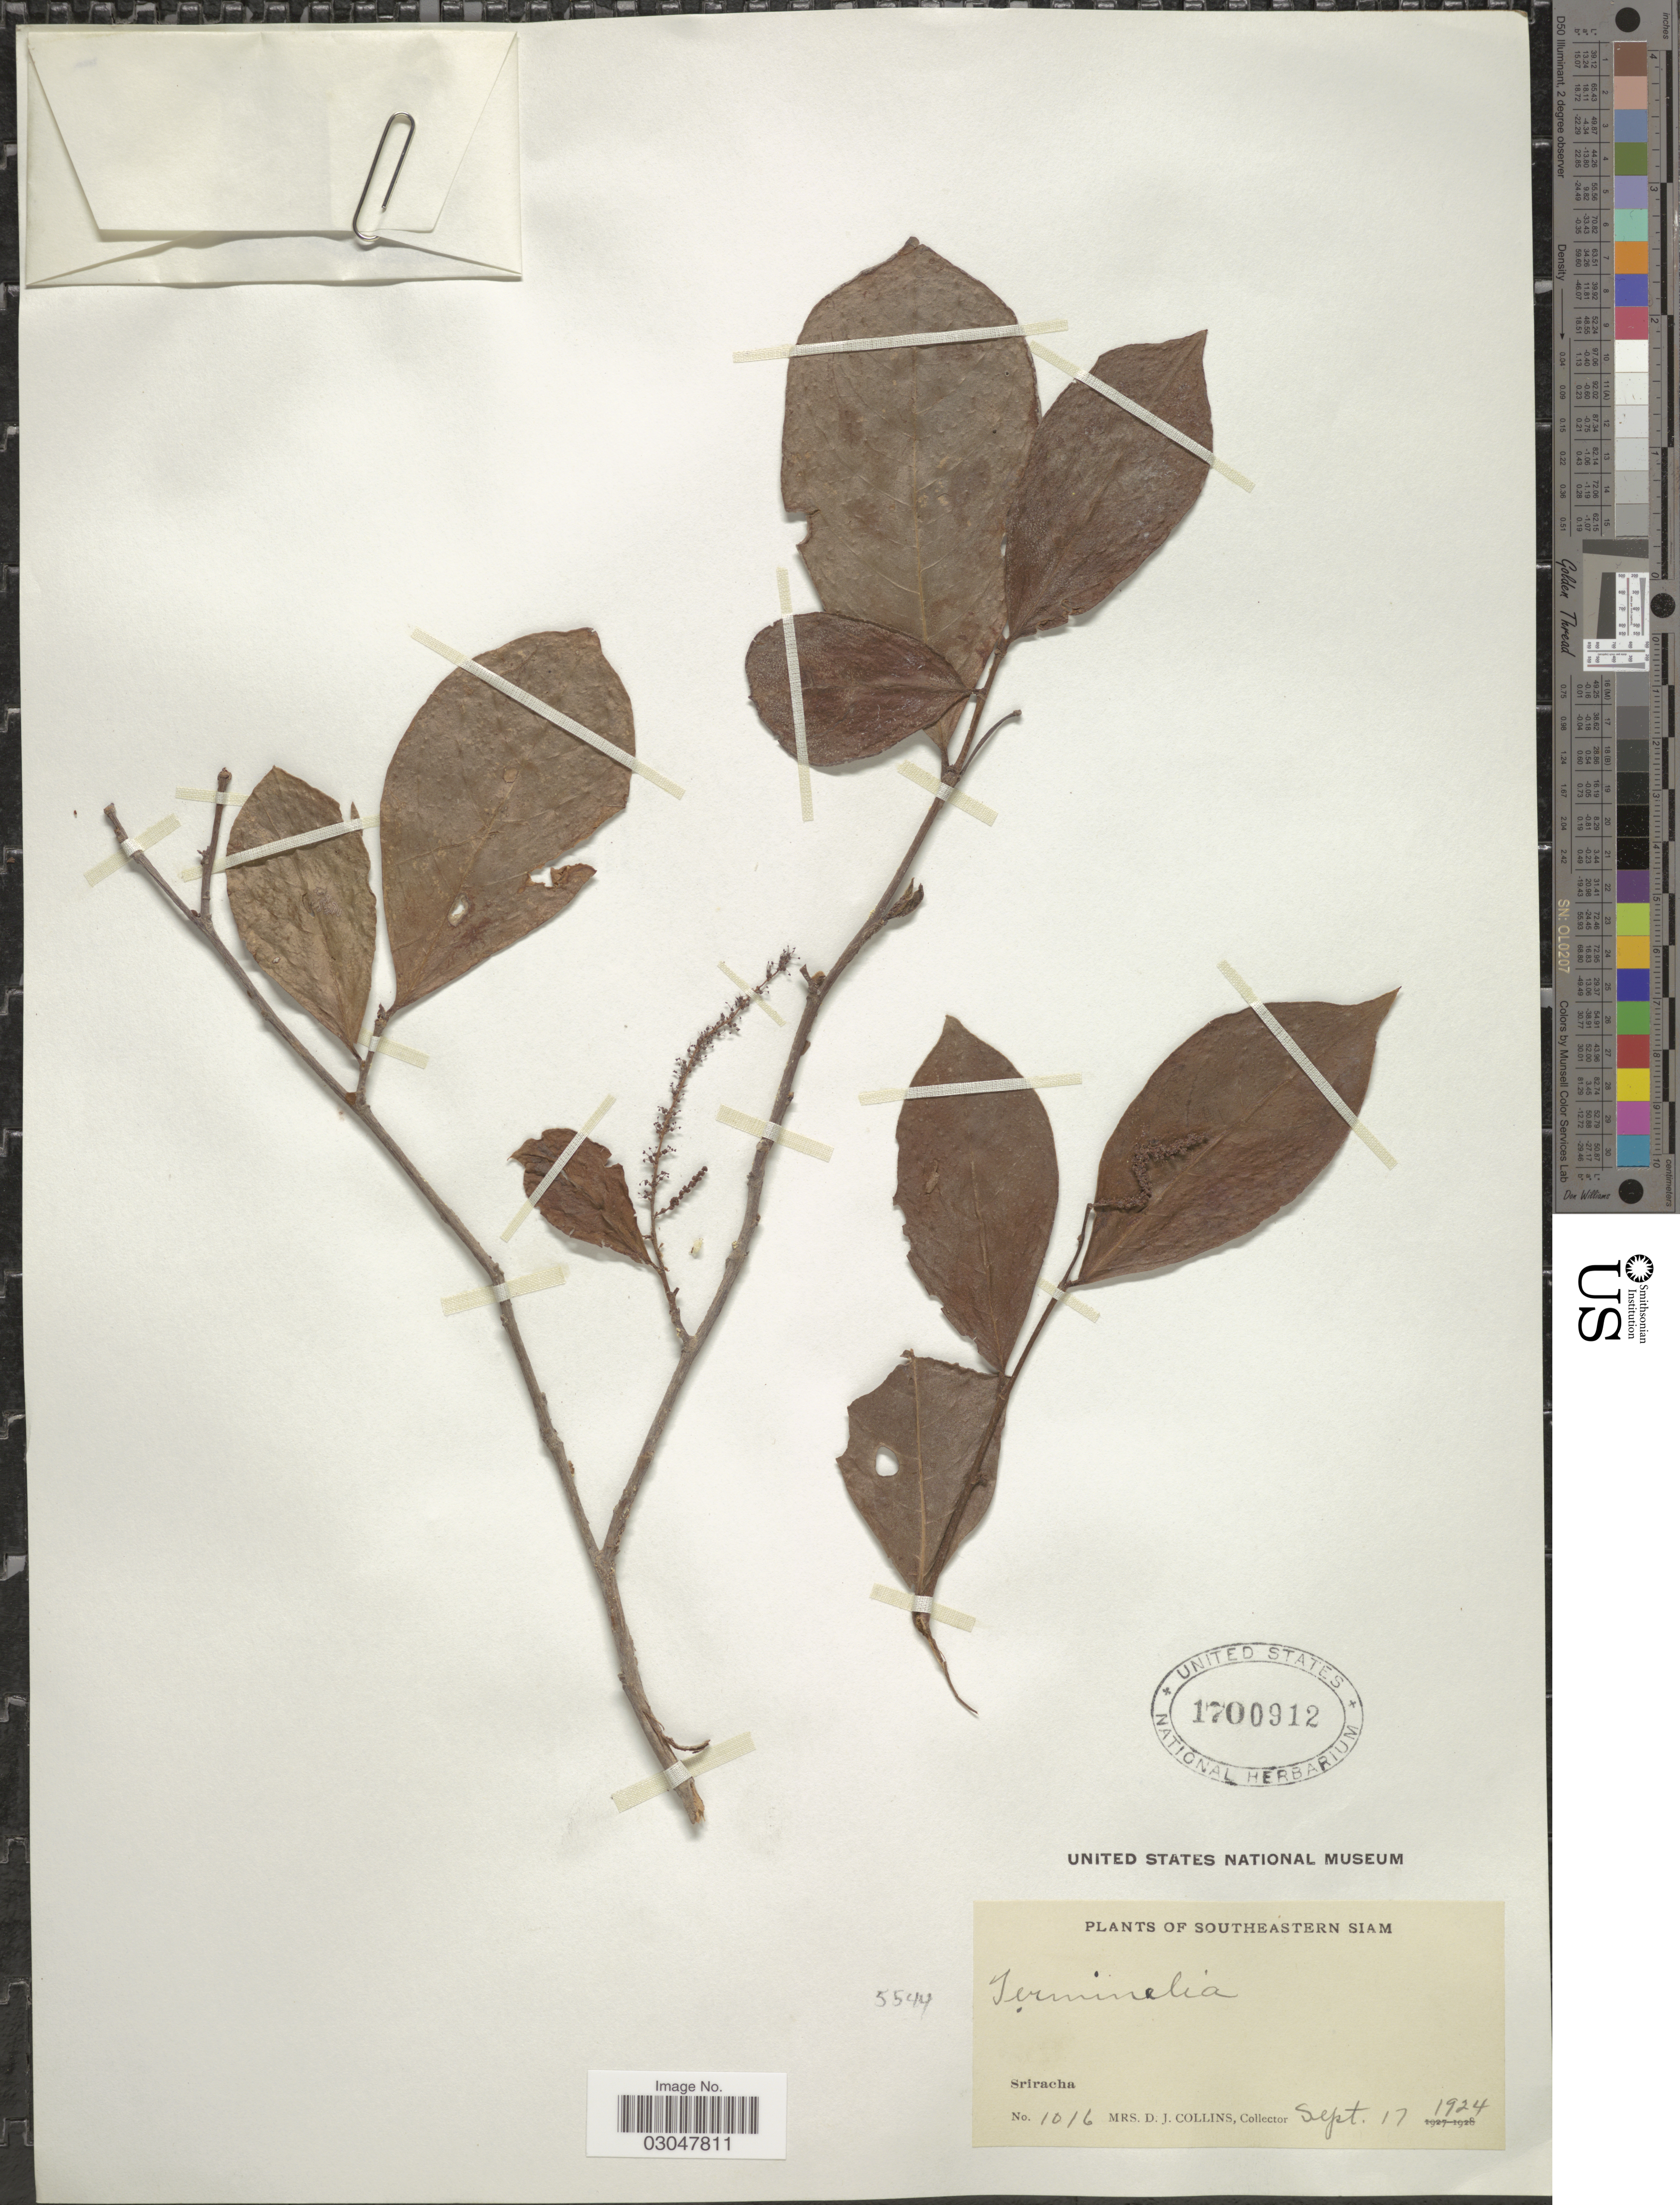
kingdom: Plantae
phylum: Tracheophyta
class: Magnoliopsida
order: Myrtales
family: Combretaceae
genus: Terminalia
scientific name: Terminalia sp.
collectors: Mrs. D. J. Collins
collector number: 1016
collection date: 1924-09-17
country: Thailand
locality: Southeastern Siam. Sriracha.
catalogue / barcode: US 1700912